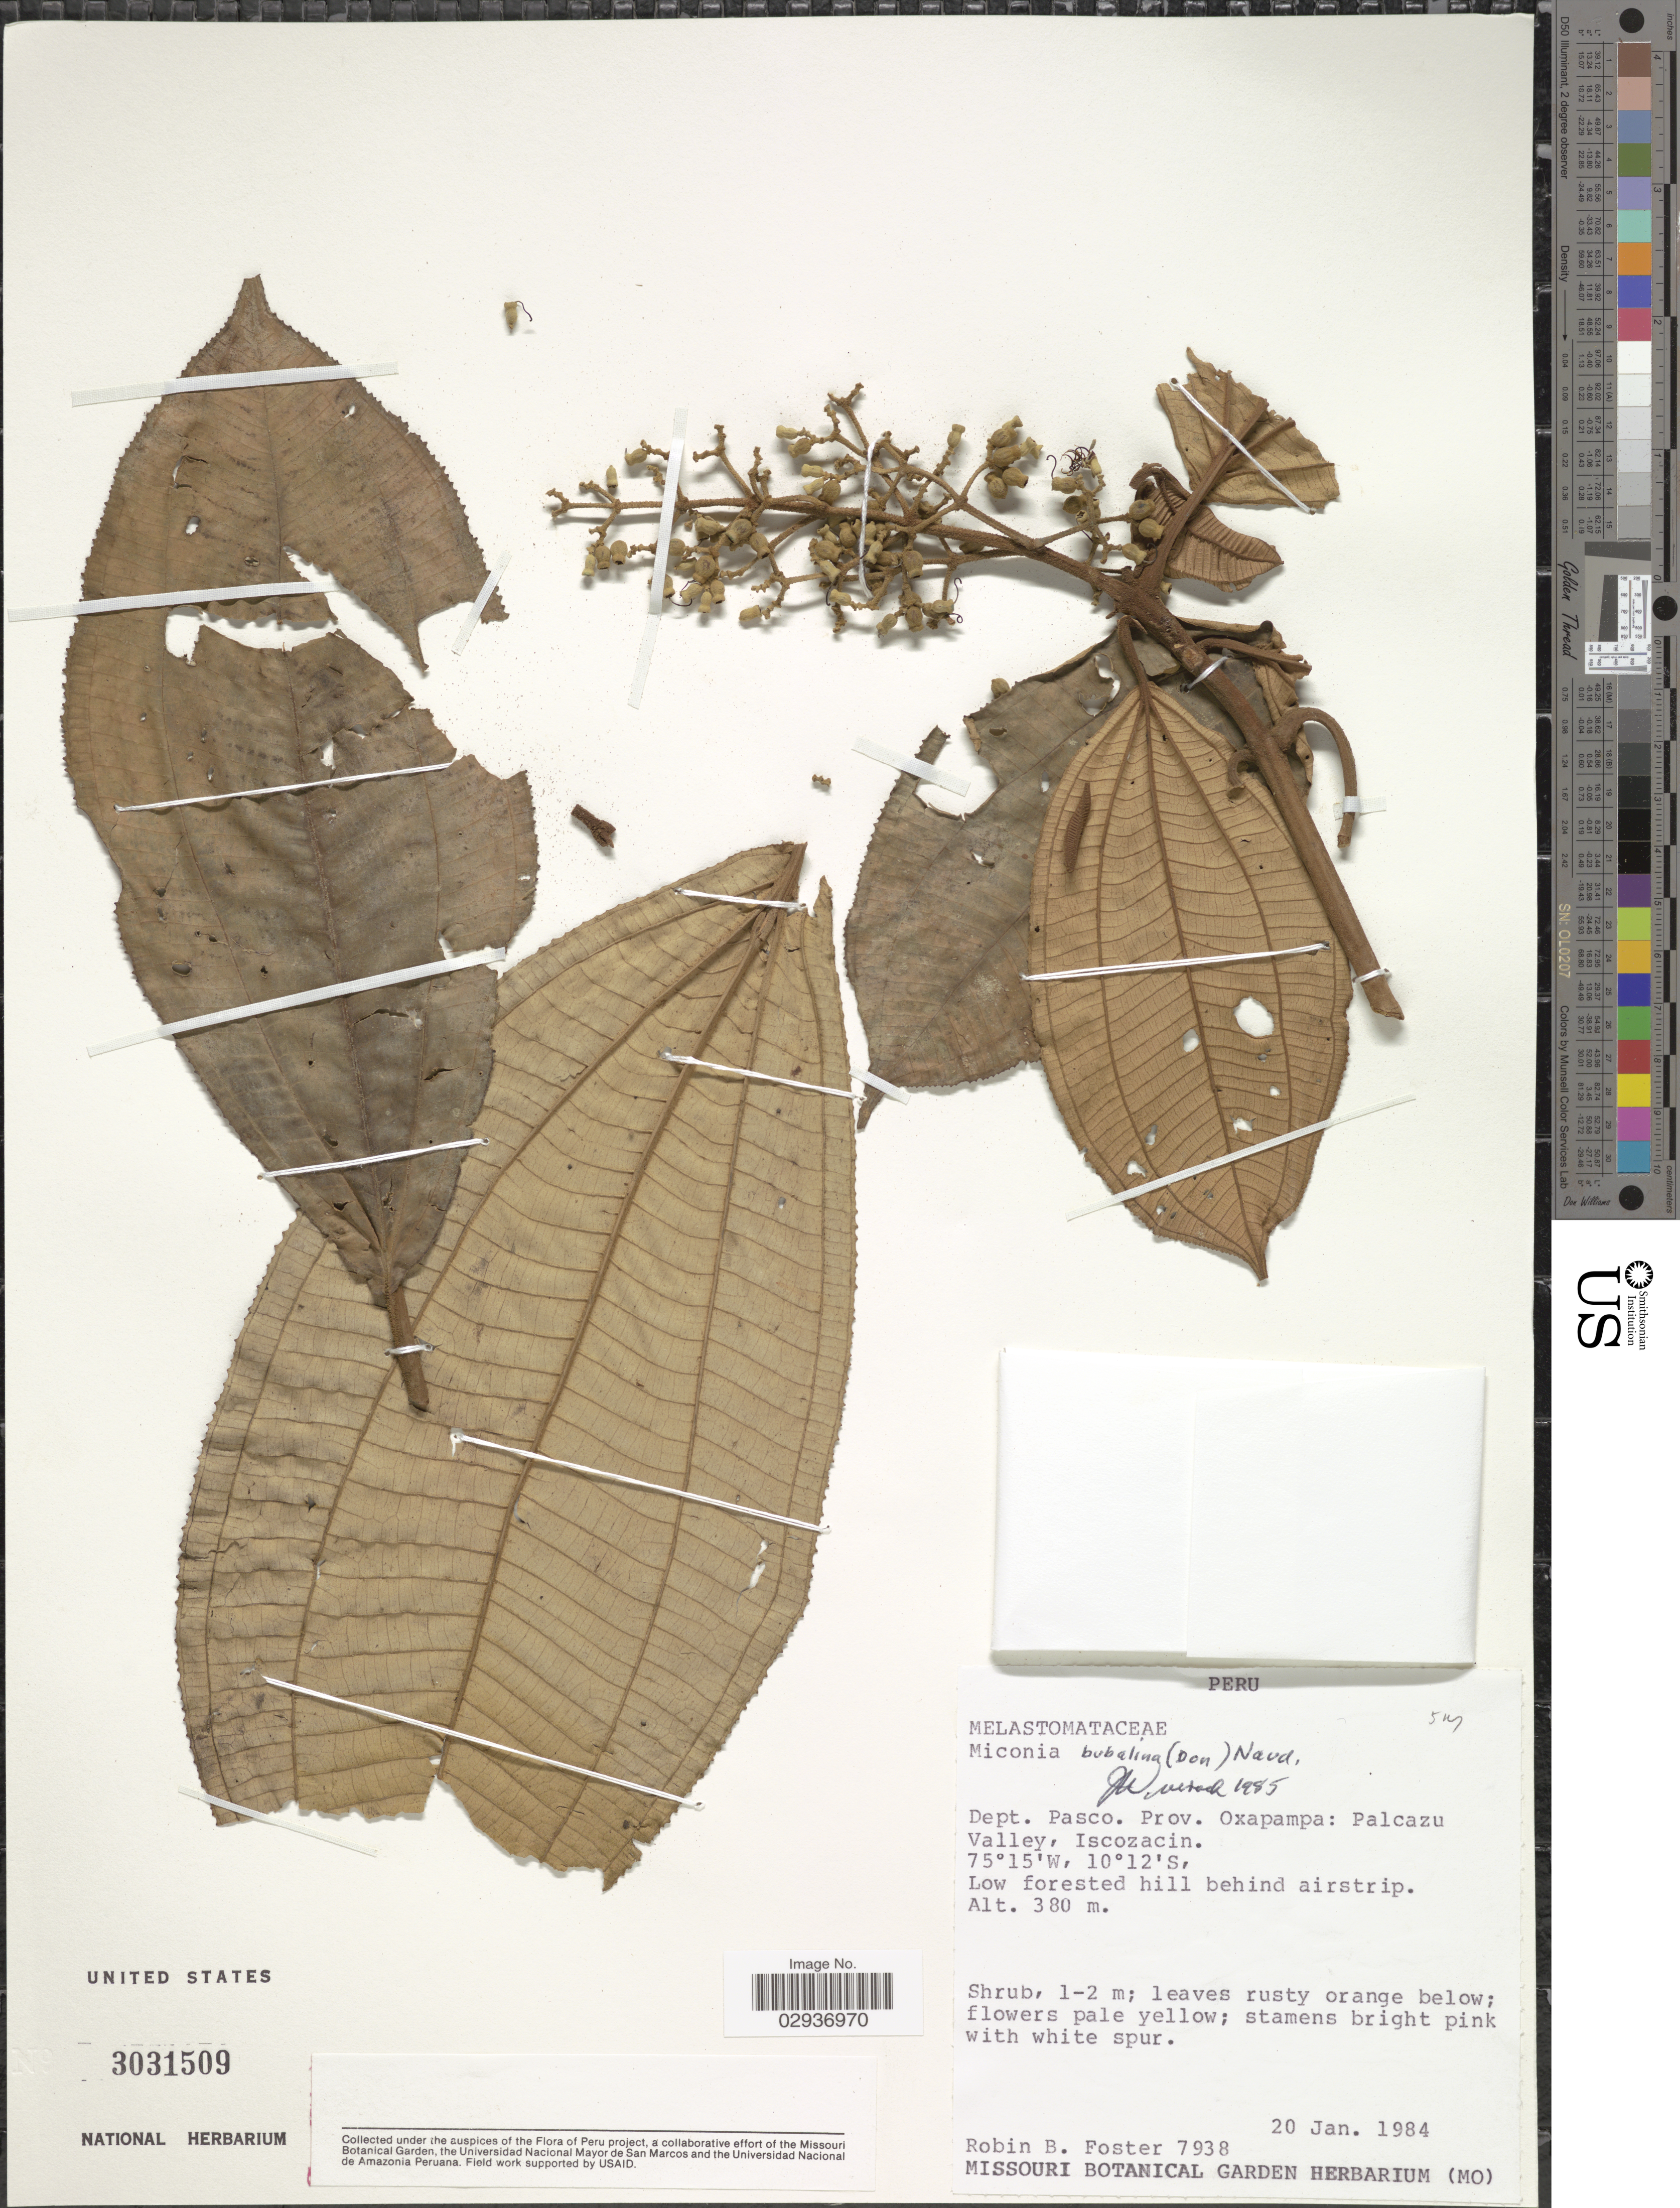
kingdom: Plantae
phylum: Tracheophyta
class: Magnoliopsida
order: Myrtales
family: Melastomataceae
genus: Miconia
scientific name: Miconia bubalina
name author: Naudin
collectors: R. B. Foster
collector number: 7938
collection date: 1984-01-20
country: Peru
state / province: Pasco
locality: Dept. Pasco. Prov. Oxapampa: Palcazu Valley, Iscozacin.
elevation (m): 380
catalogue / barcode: US 3031509